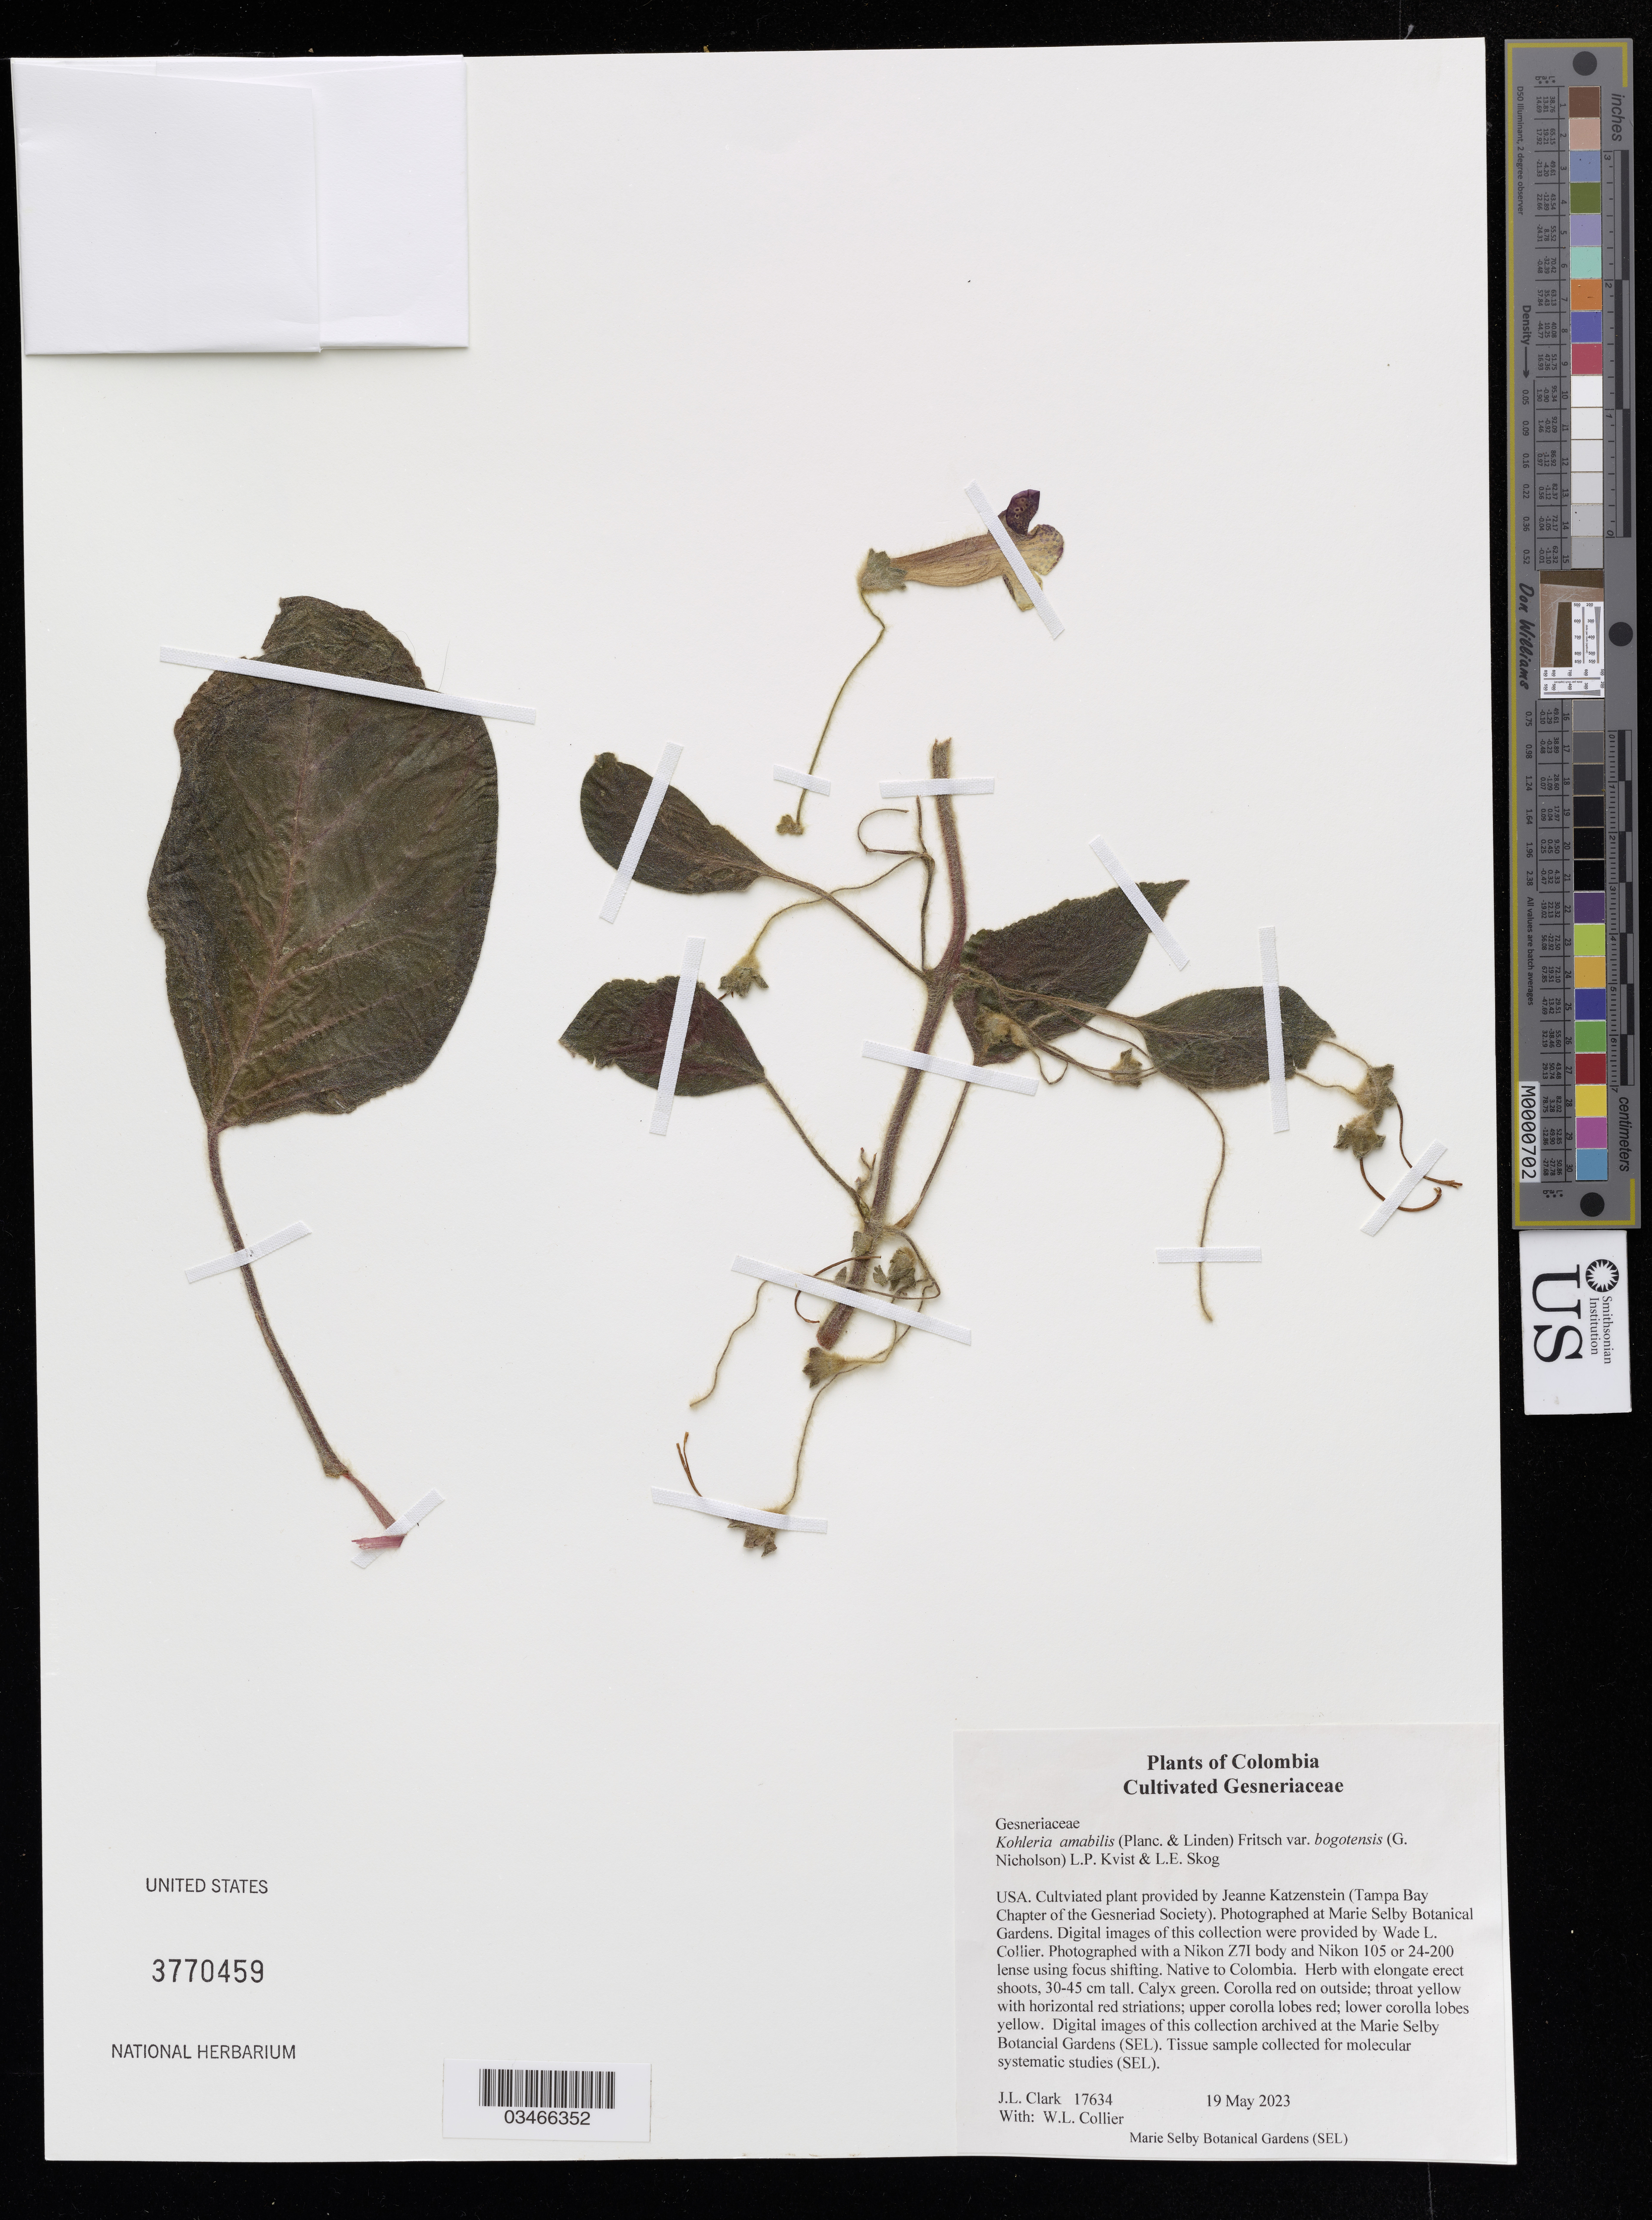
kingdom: Plantae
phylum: Tracheophyta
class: Magnoliopsida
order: Lamiales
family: Gesneriaceae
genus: Kohleria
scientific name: Kohleria amabilis var. bogotensis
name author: (G. Nicholson) L.P. Kvist & L.E. Skog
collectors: J. Clark & W. Collier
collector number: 17634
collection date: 2023-05-19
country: Colombia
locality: (Tampa Bay Chapter of the Gesneriad Society).?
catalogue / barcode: US 3770459